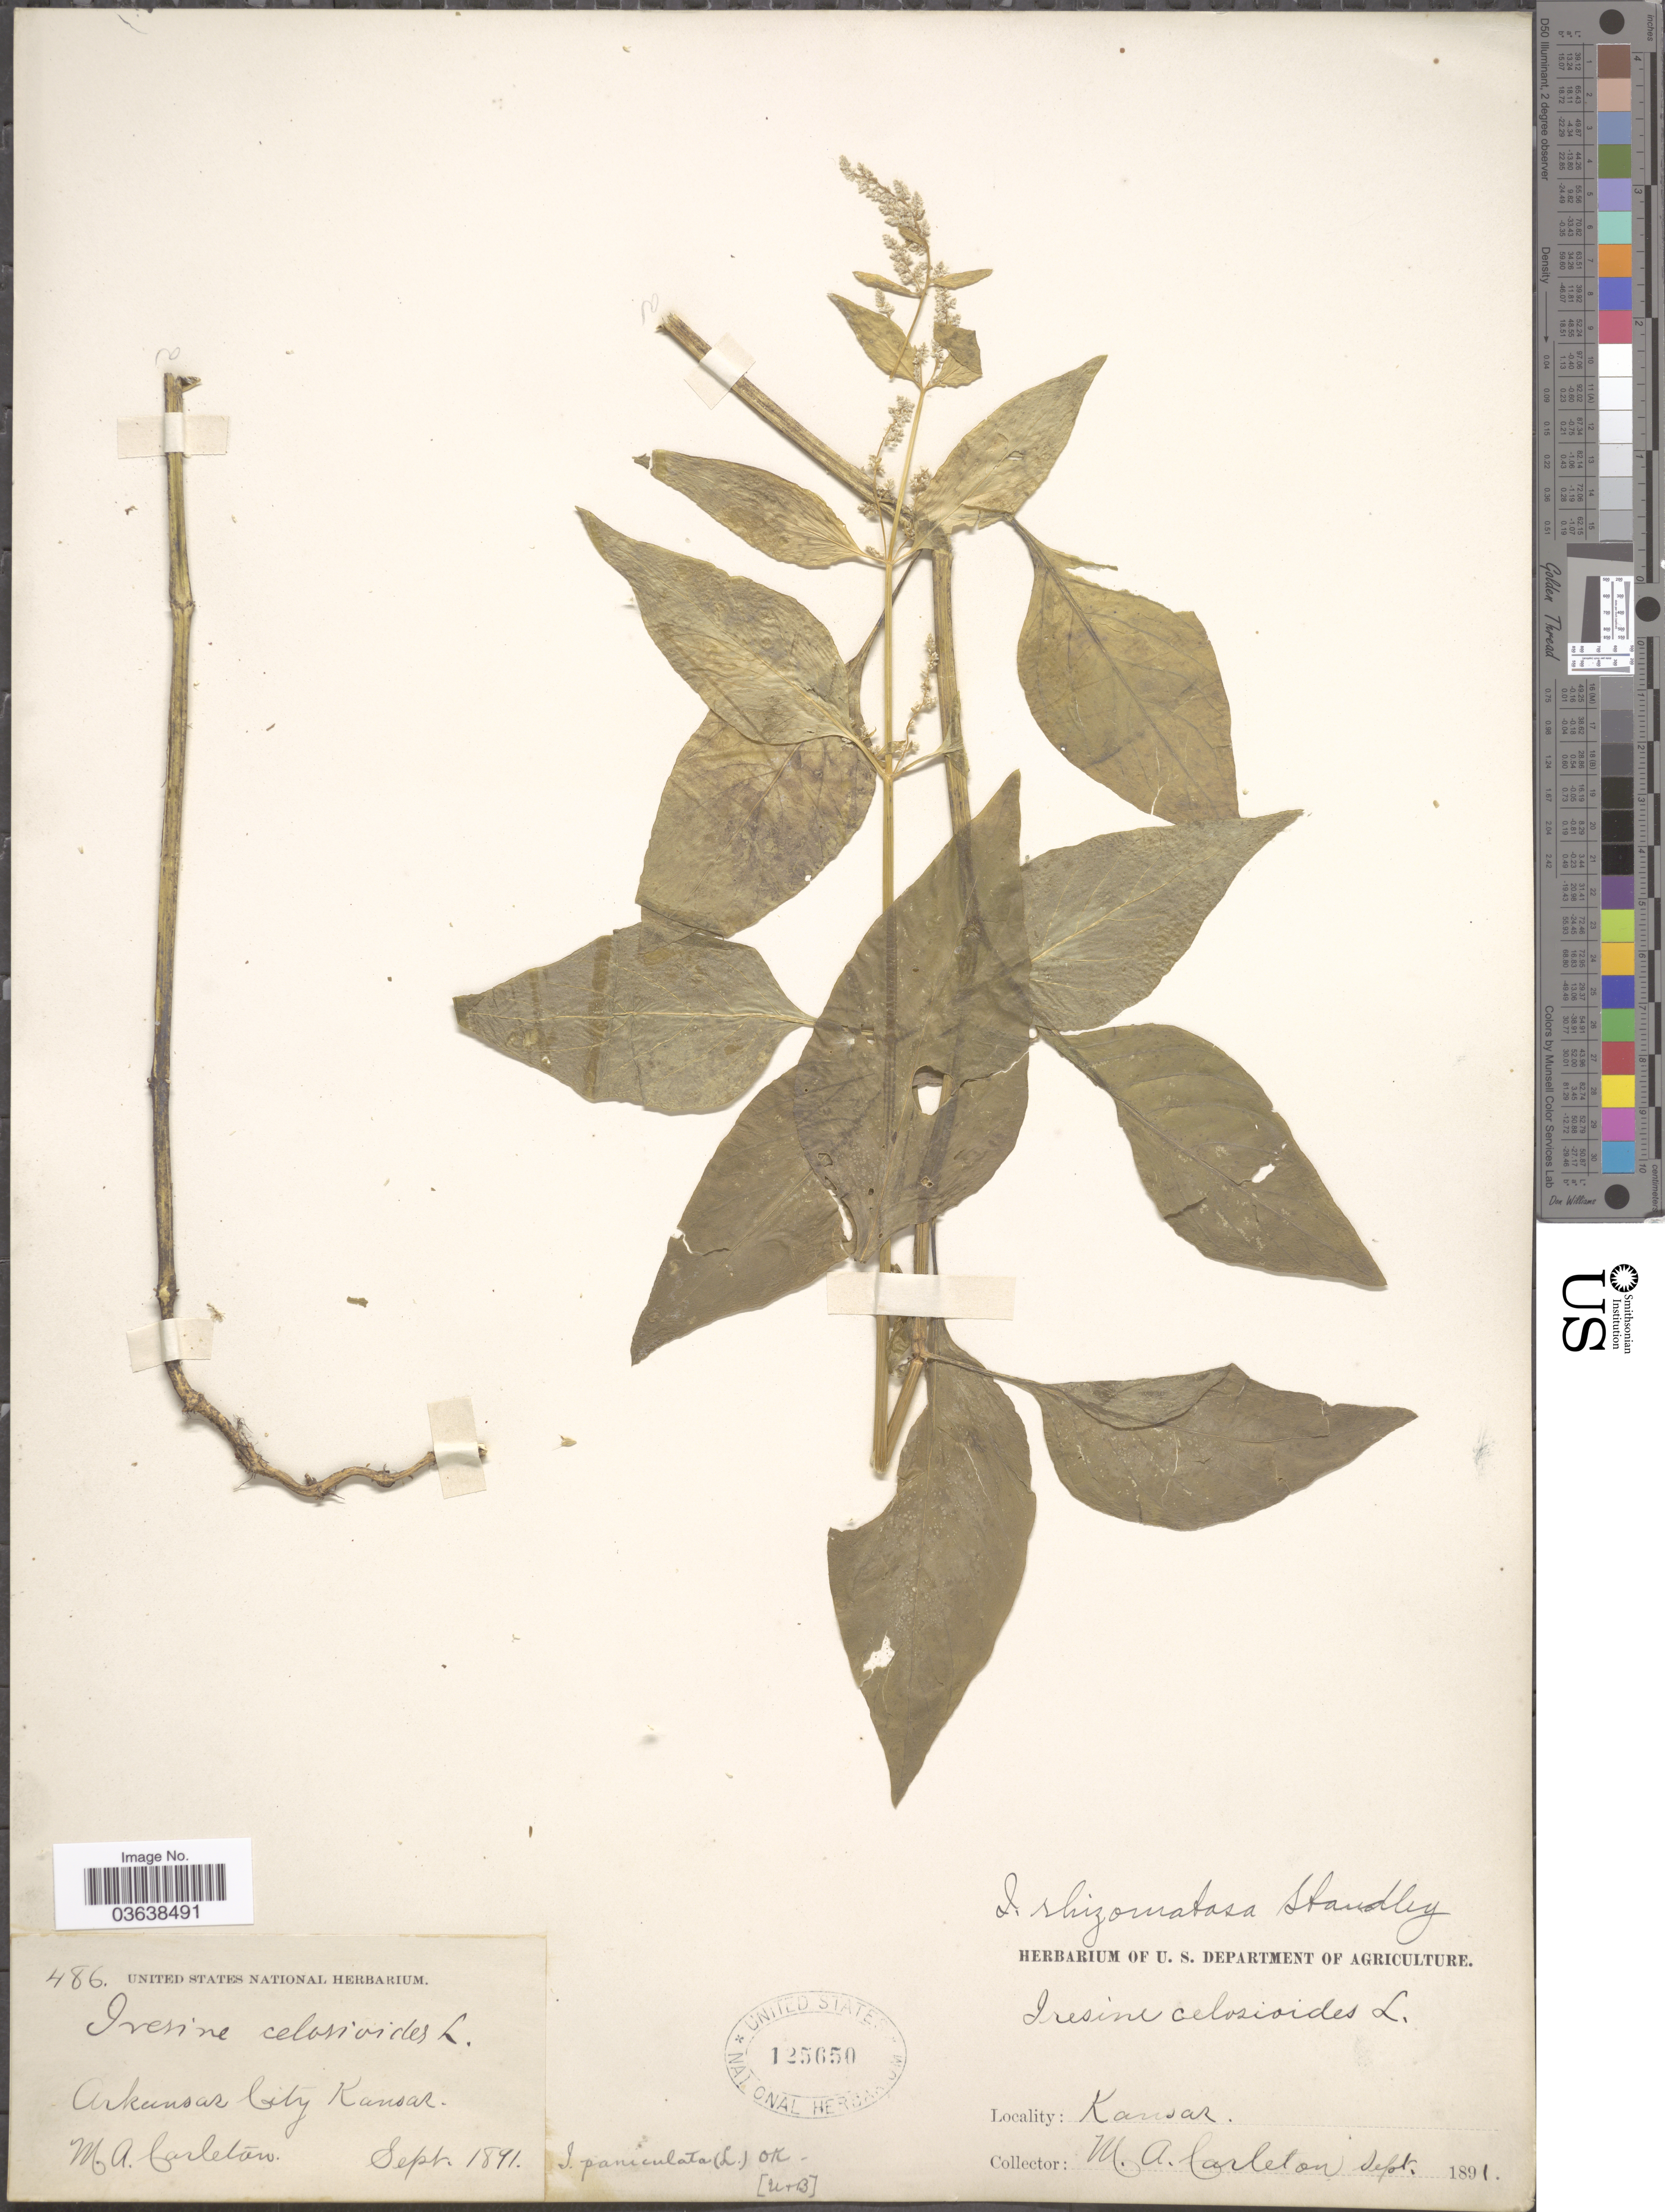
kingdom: Plantae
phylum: Tracheophyta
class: Magnoliopsida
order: Caryophyllales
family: Amaranthaceae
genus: Iresine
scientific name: Iresine rhizomatosa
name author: Standl.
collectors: M. A. Carleton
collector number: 486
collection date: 1891-09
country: United States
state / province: Kansas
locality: Arkansas City.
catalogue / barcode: US 125650